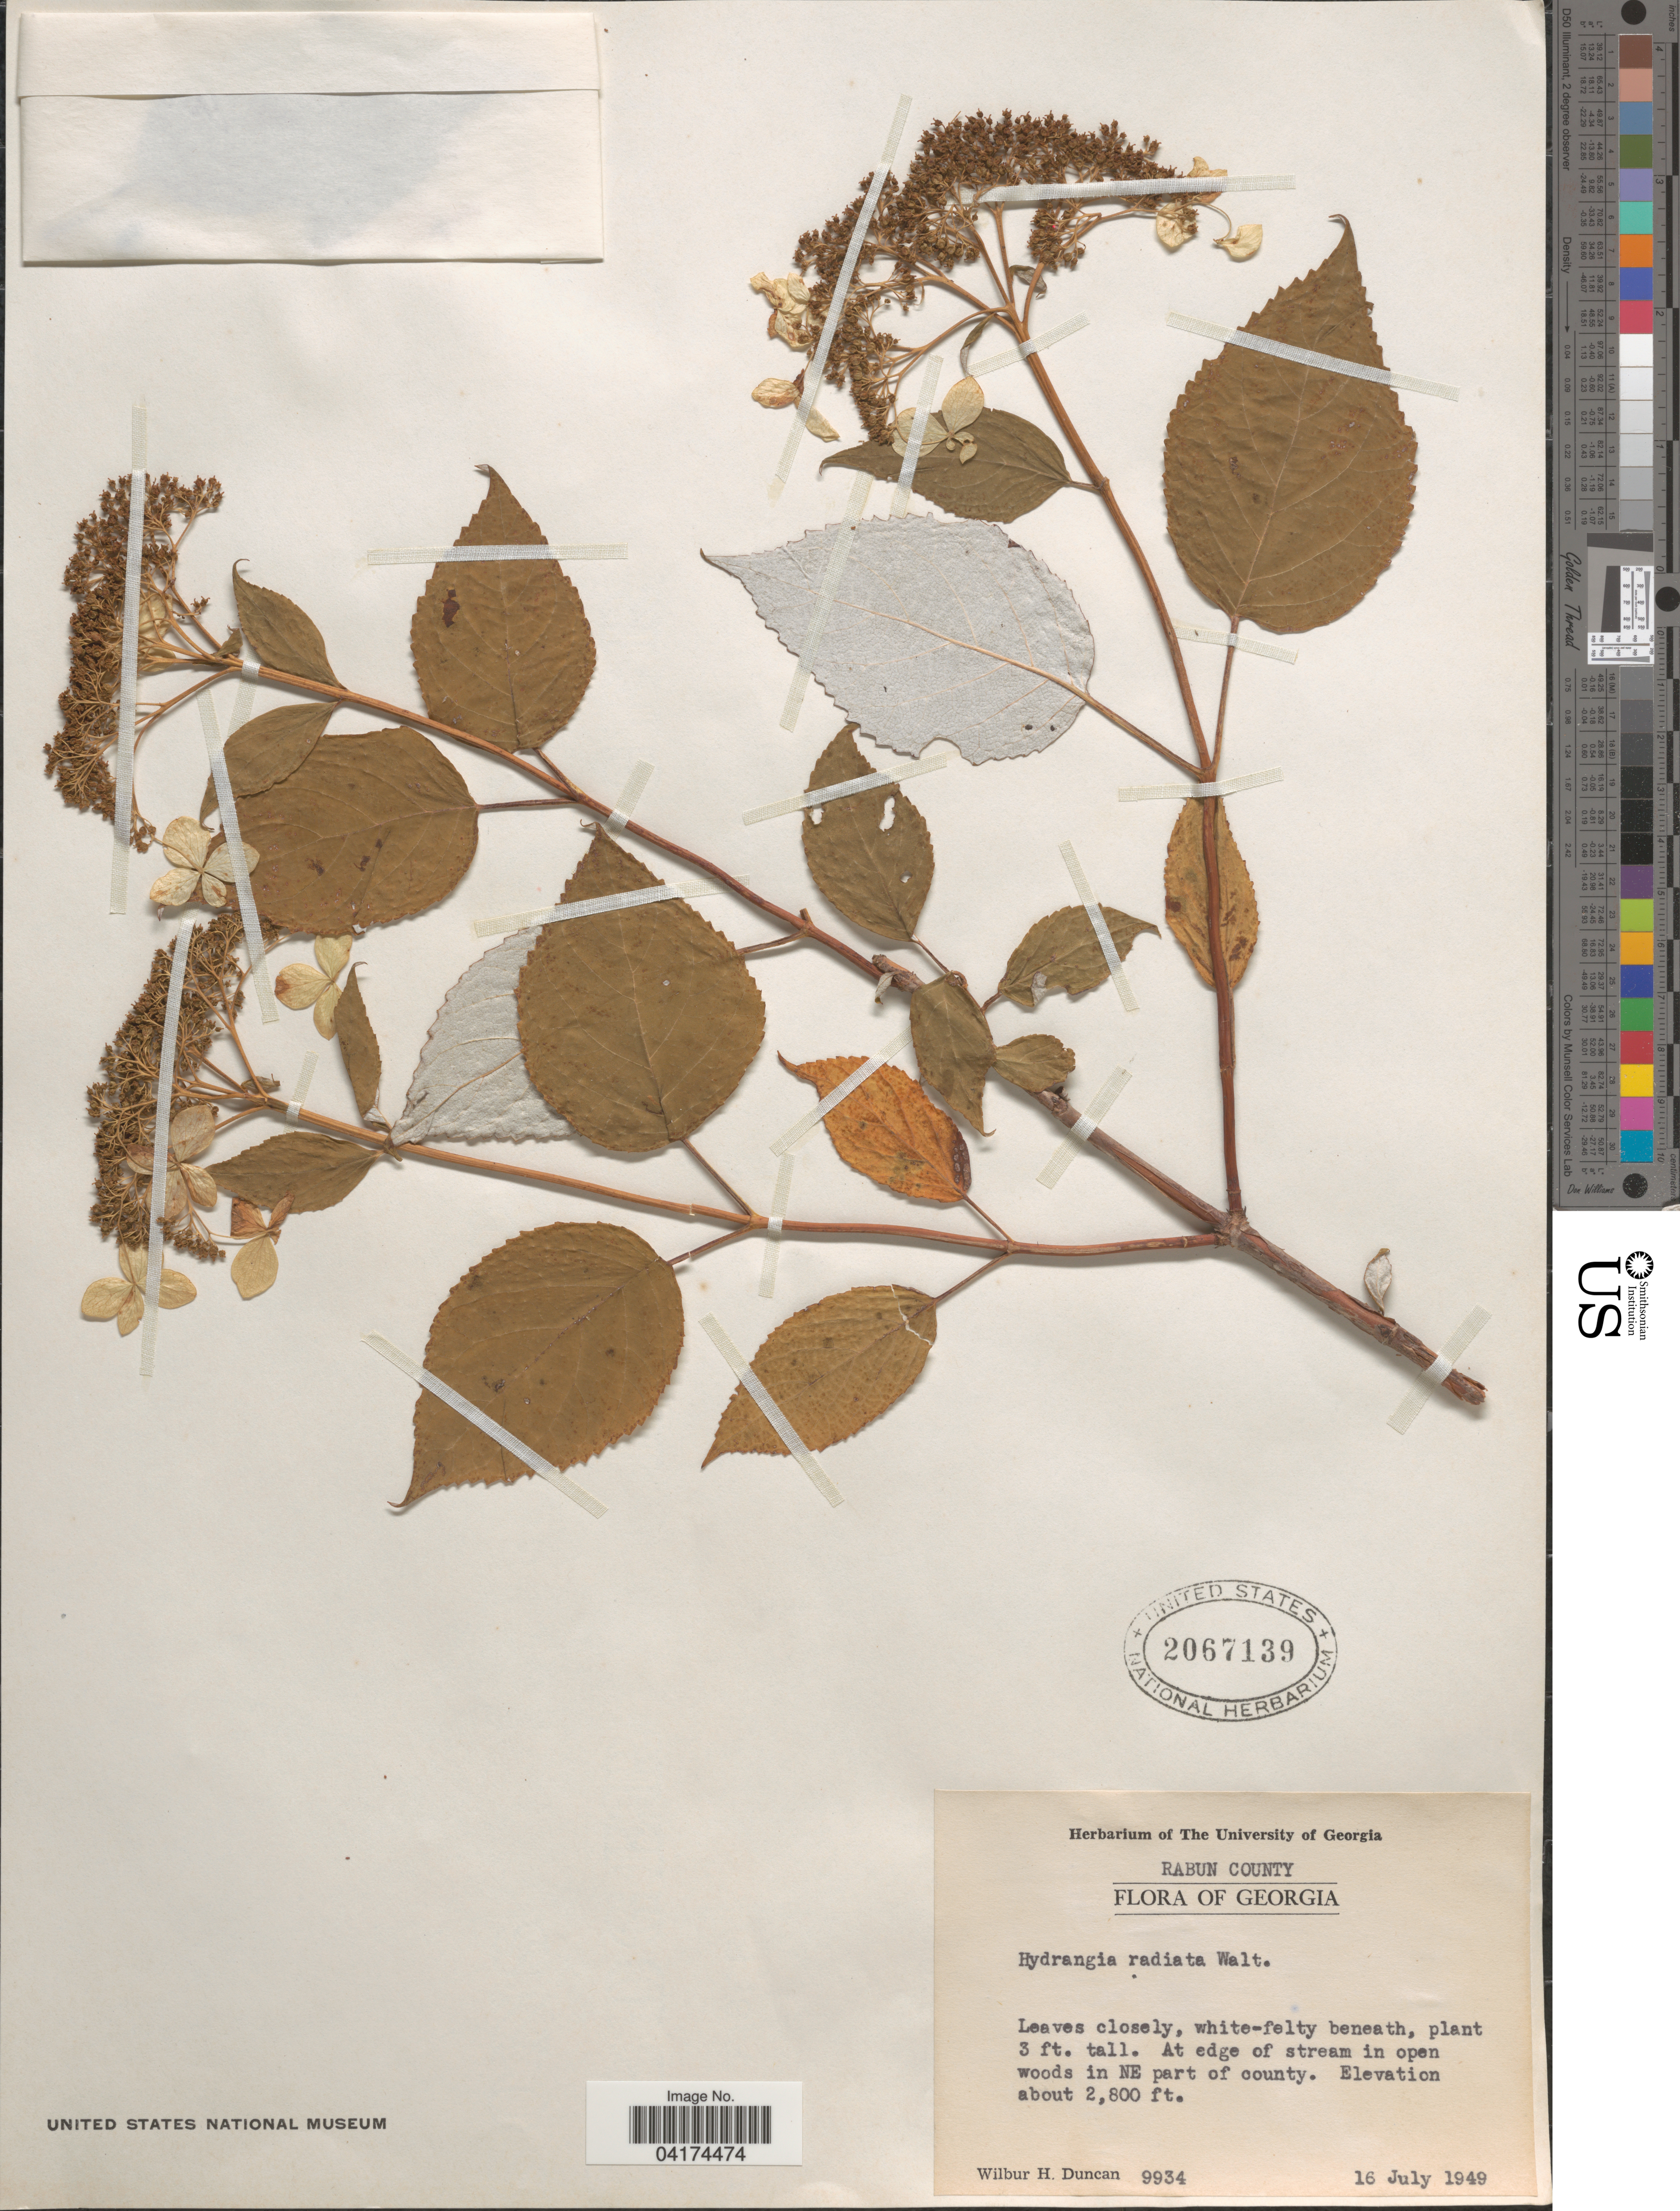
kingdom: Plantae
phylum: Tracheophyta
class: Magnoliopsida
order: Cornales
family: Hydrangeaceae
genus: Hydrangea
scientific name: Hydrangea radiata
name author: Walter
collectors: W. H. Duncan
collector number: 9934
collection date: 1949-07-16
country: United States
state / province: Georgia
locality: Rabun County. At edge of stream in open woods in NE part of county.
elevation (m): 853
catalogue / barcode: US 2067139